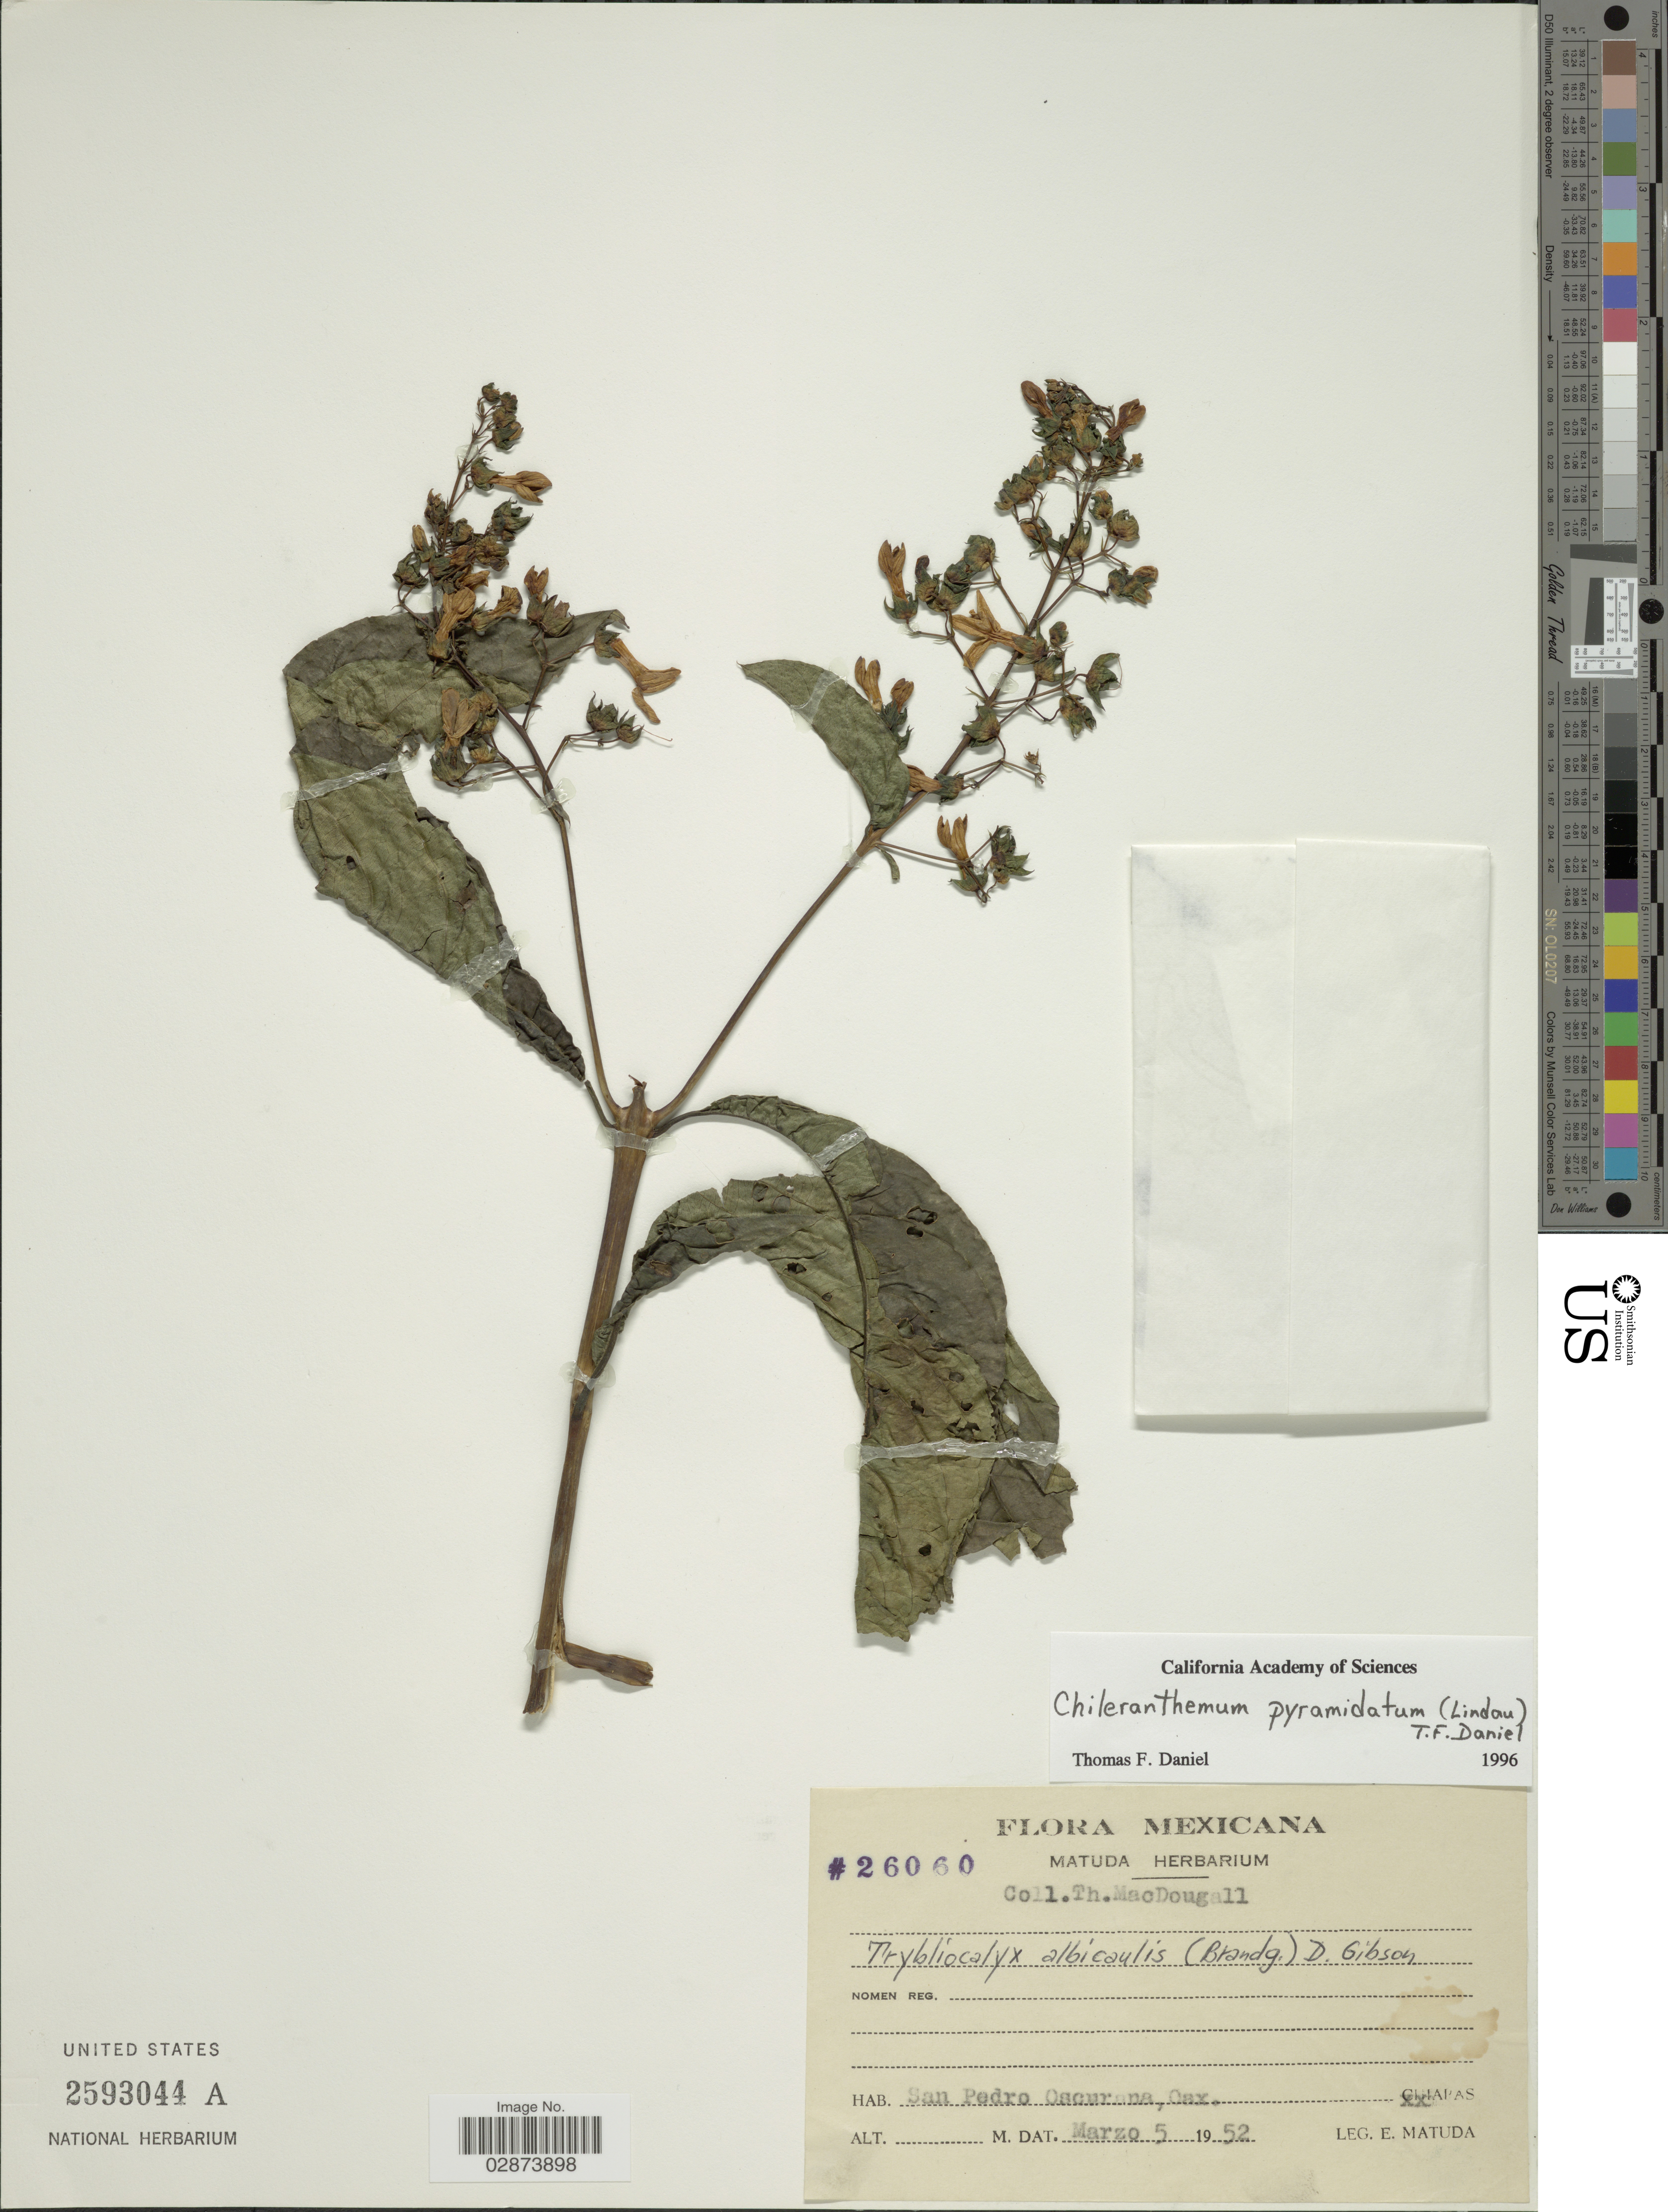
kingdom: Plantae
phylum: Tracheophyta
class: Magnoliopsida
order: Lamiales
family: Acanthaceae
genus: Chileranthemum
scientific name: Chileranthemum pyramidatum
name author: (Lindau) T.F. Daniel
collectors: T. B. MacDougall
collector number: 26060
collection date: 1952-03-05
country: Mexico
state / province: Oaxaca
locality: San Pedro Oscurana.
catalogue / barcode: US 2593044A